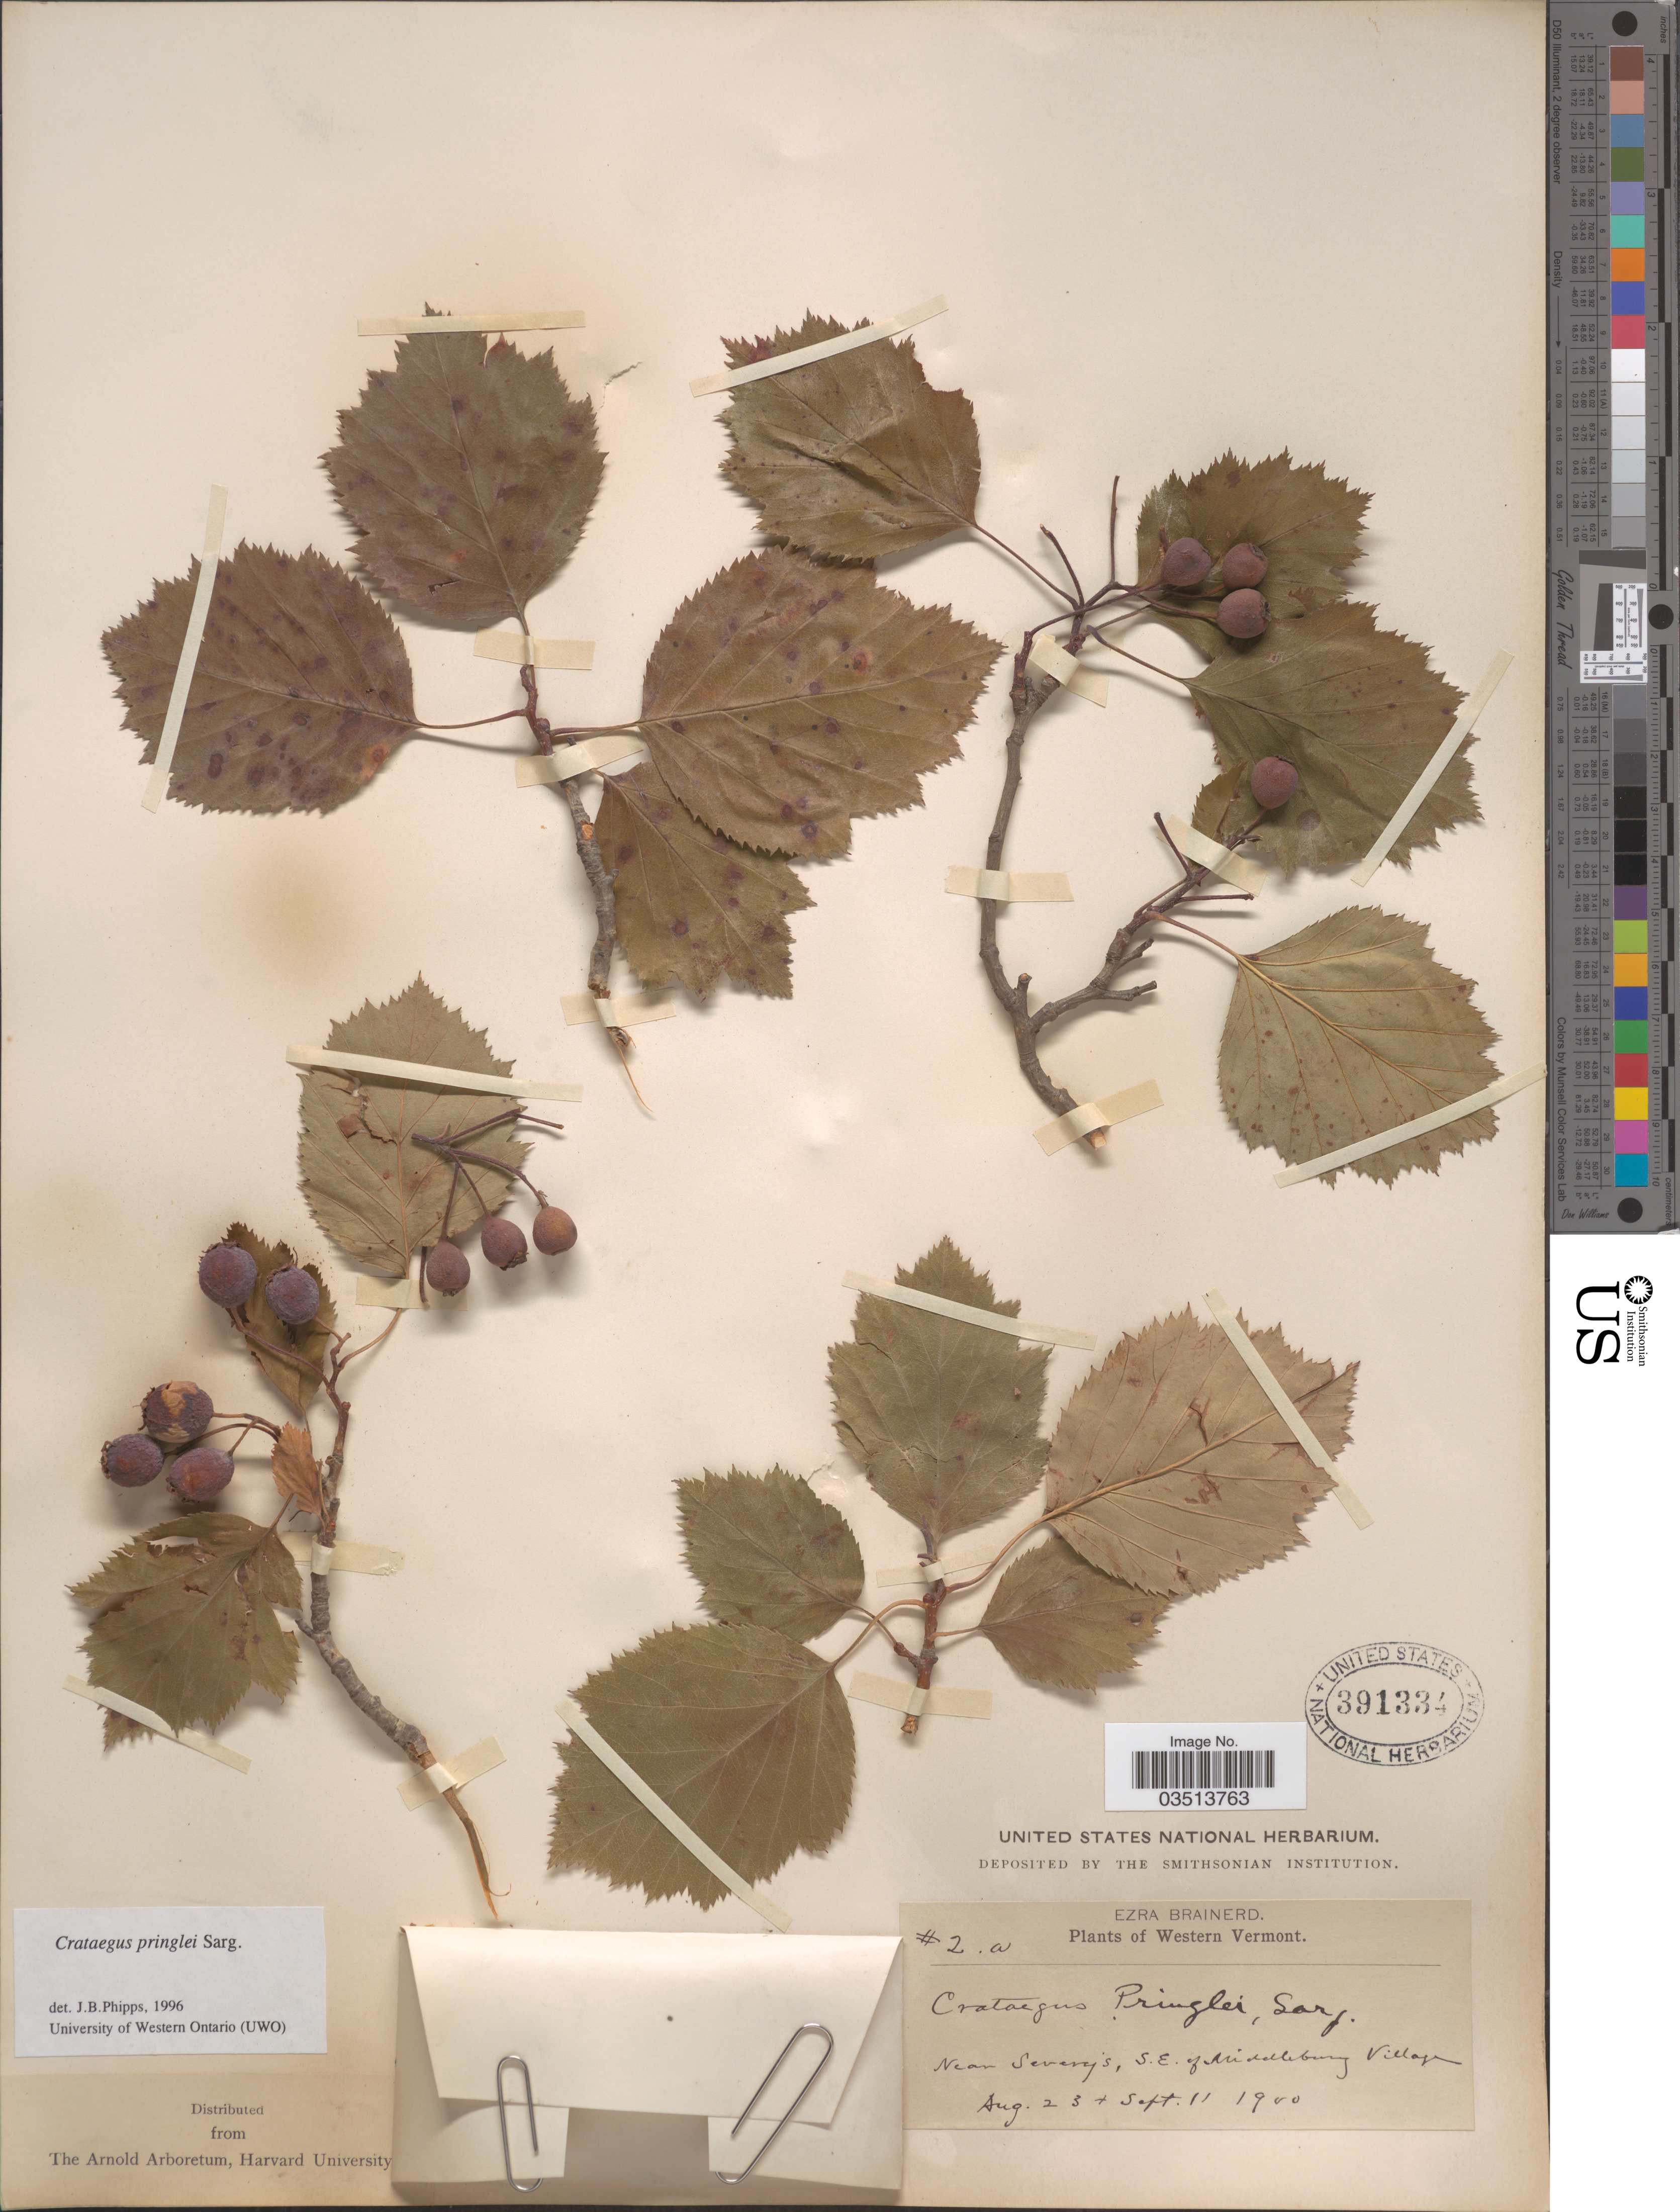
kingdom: Plantae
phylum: Tracheophyta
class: Magnoliopsida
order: Rosales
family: Rosaceae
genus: Crataegus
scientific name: Crataegus coccinea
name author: Ashe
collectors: E. Brainerd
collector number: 2a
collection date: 1900-08-23/1900-09-11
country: United States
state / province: Vermont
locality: Western Vermont. Near Severy's, S.E. of Middleburg Village.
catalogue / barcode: US 391334